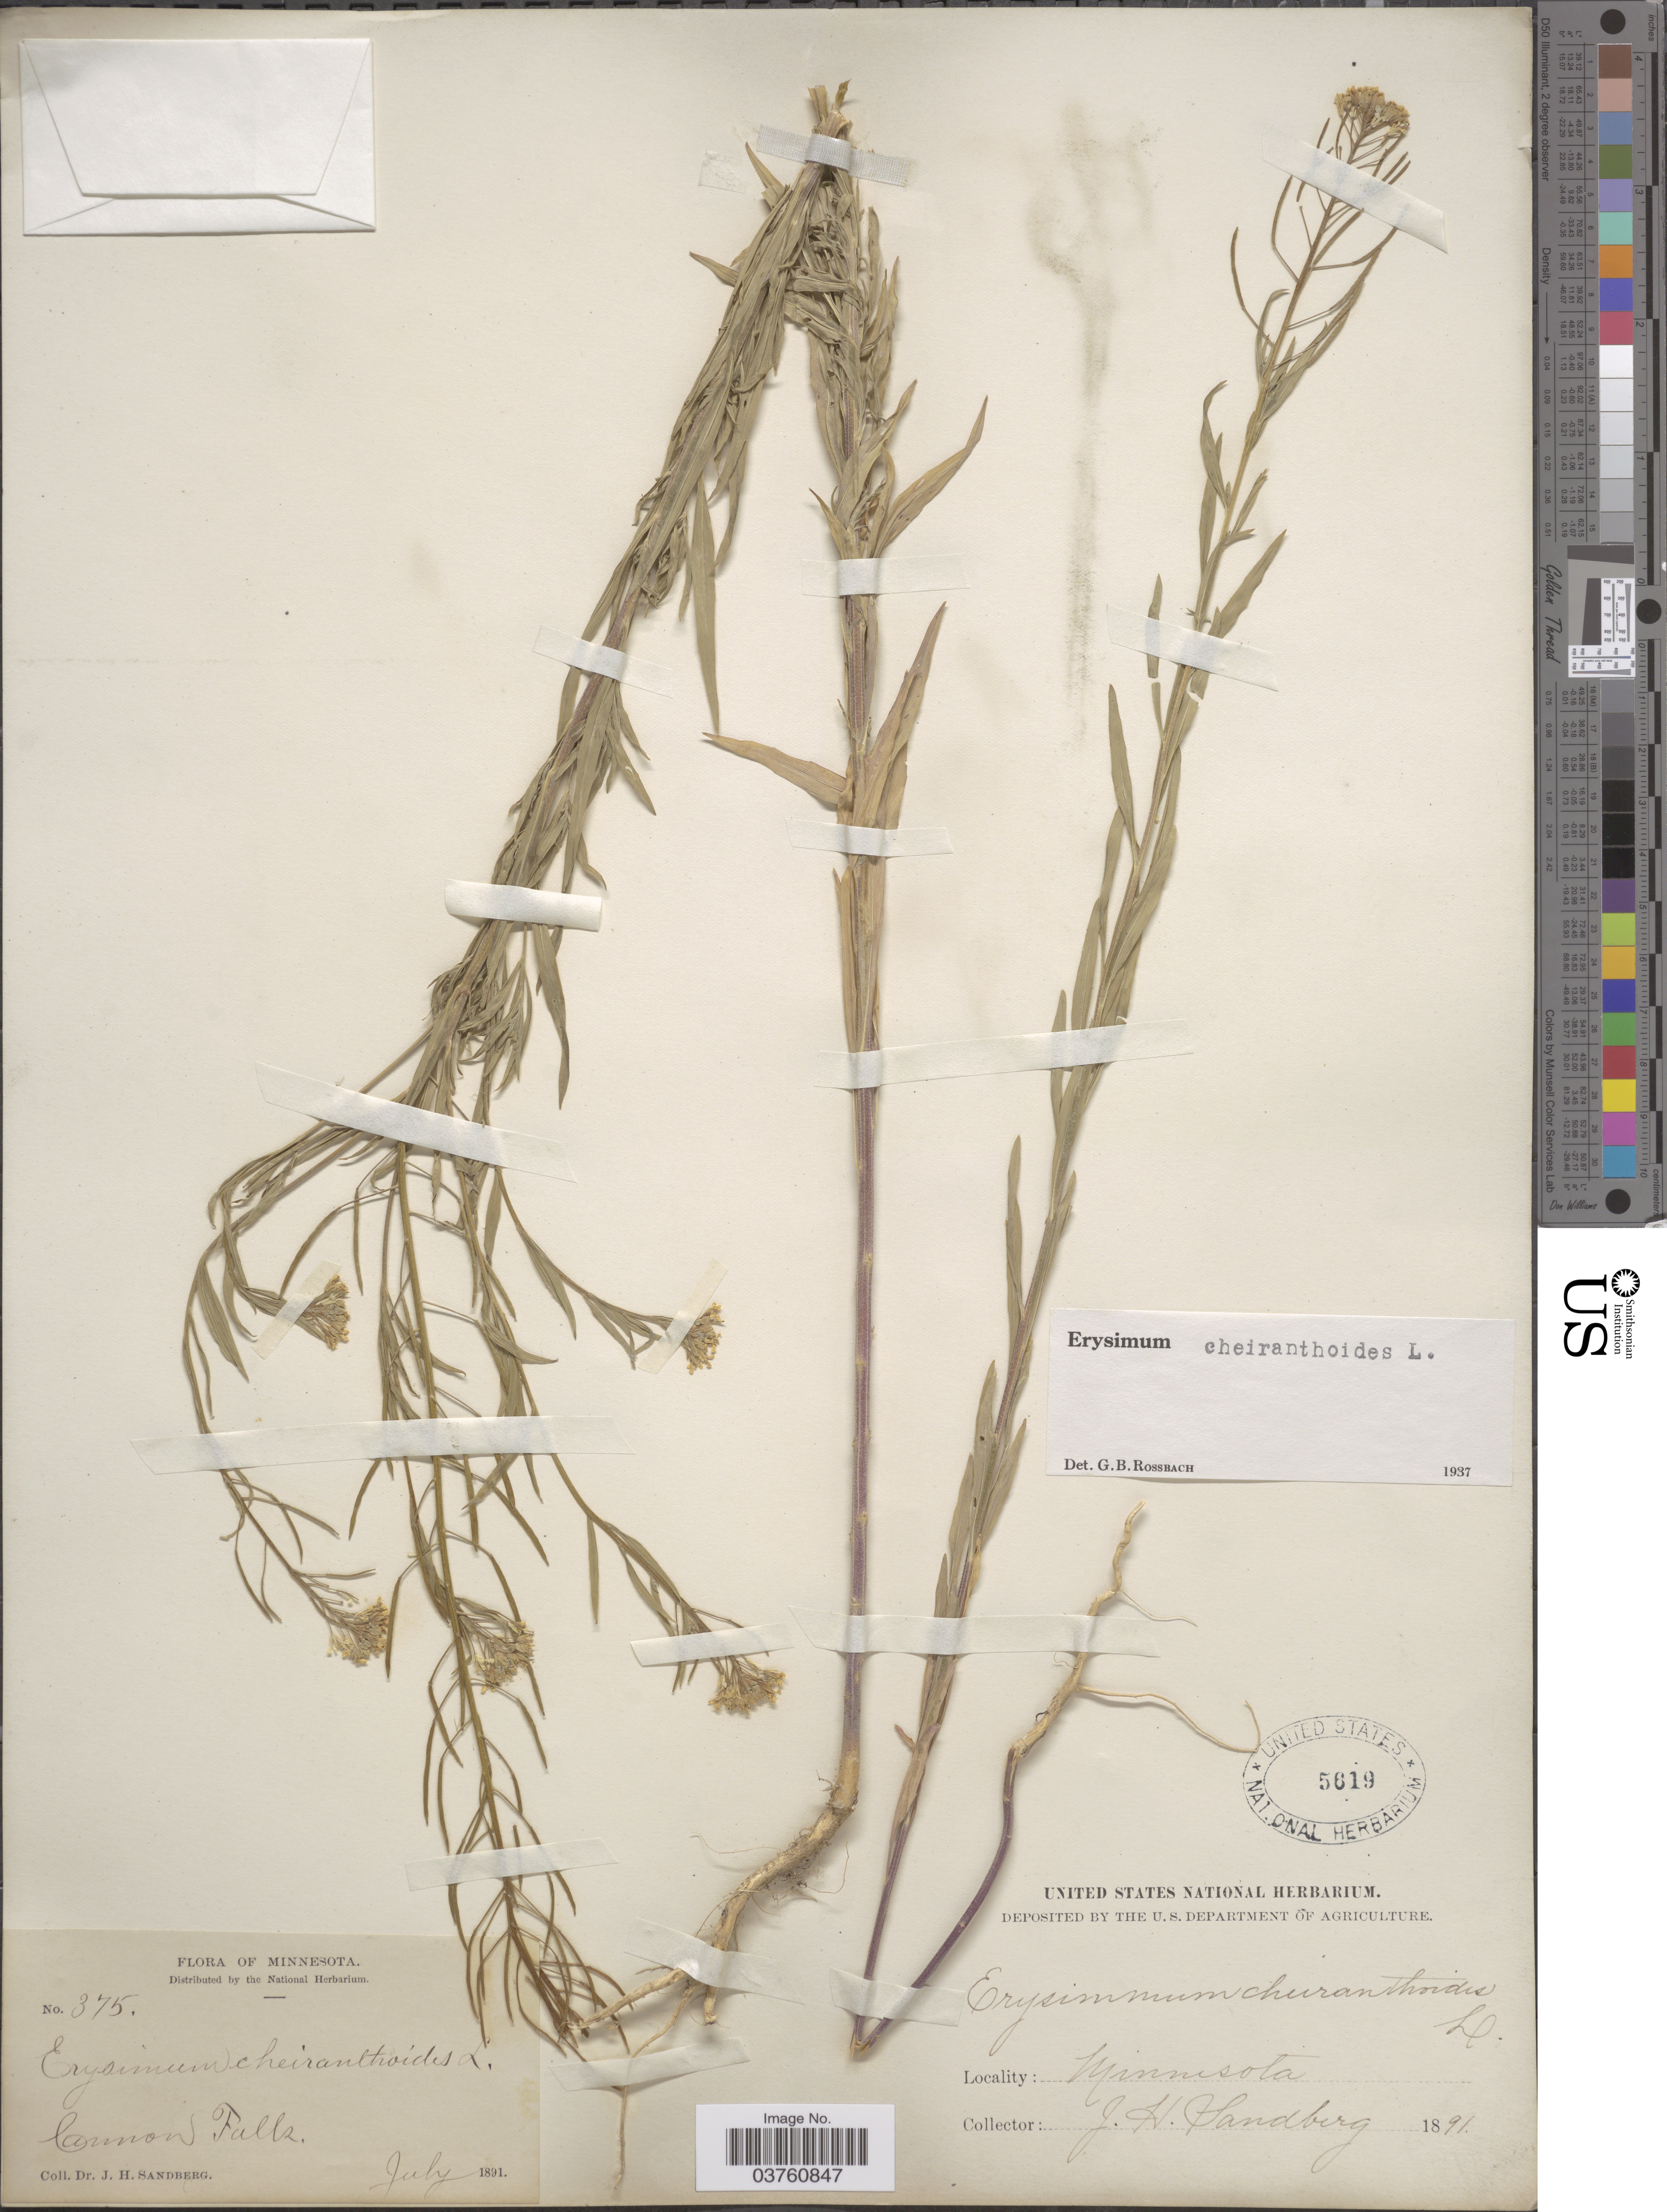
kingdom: Plantae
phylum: Tracheophyta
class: Magnoliopsida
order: Brassicales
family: Brassicaceae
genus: Erysimum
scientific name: Erysimum cheiranthoides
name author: L.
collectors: J. H. Sandberg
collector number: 375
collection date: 1891-07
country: United States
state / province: Minnesota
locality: Cannon Falls.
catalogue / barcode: US 5619